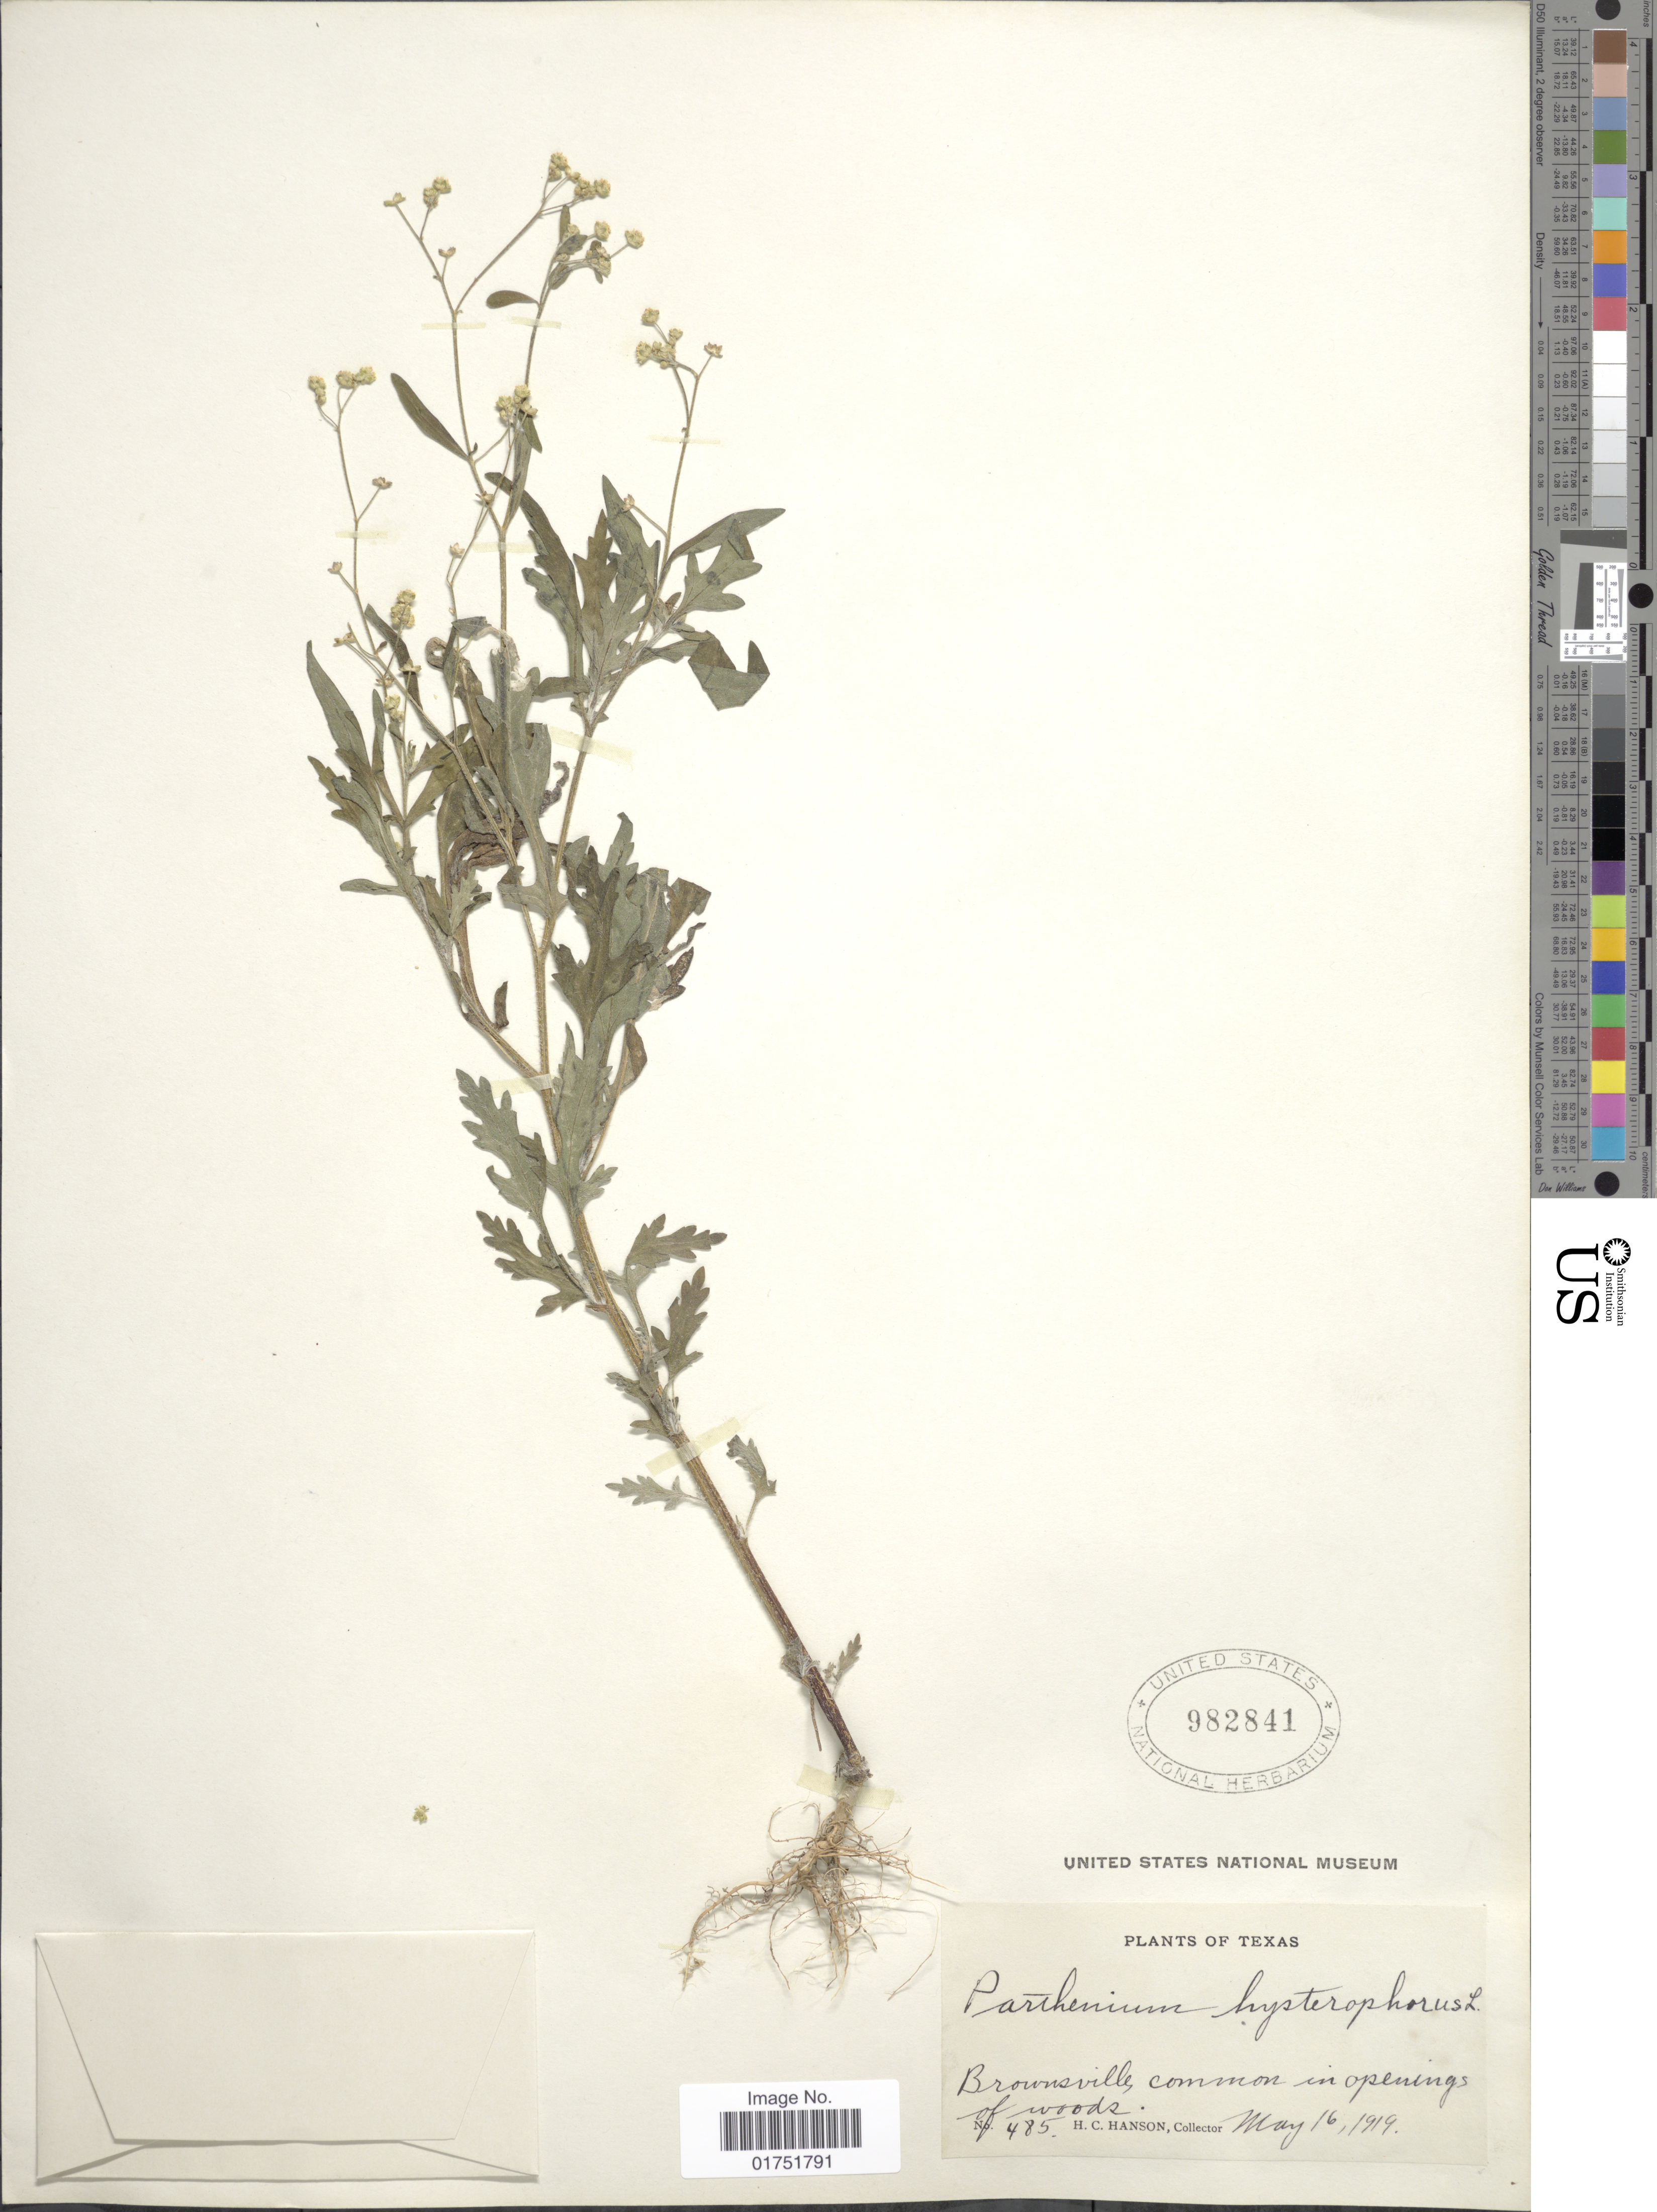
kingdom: Plantae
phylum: Tracheophyta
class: Magnoliopsida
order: Asterales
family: Asteraceae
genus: Parthenium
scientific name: Parthenium hysterophorus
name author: L.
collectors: H. Hanson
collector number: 485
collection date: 1919-05-16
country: United States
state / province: Texas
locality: Brownsville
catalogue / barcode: US 982841